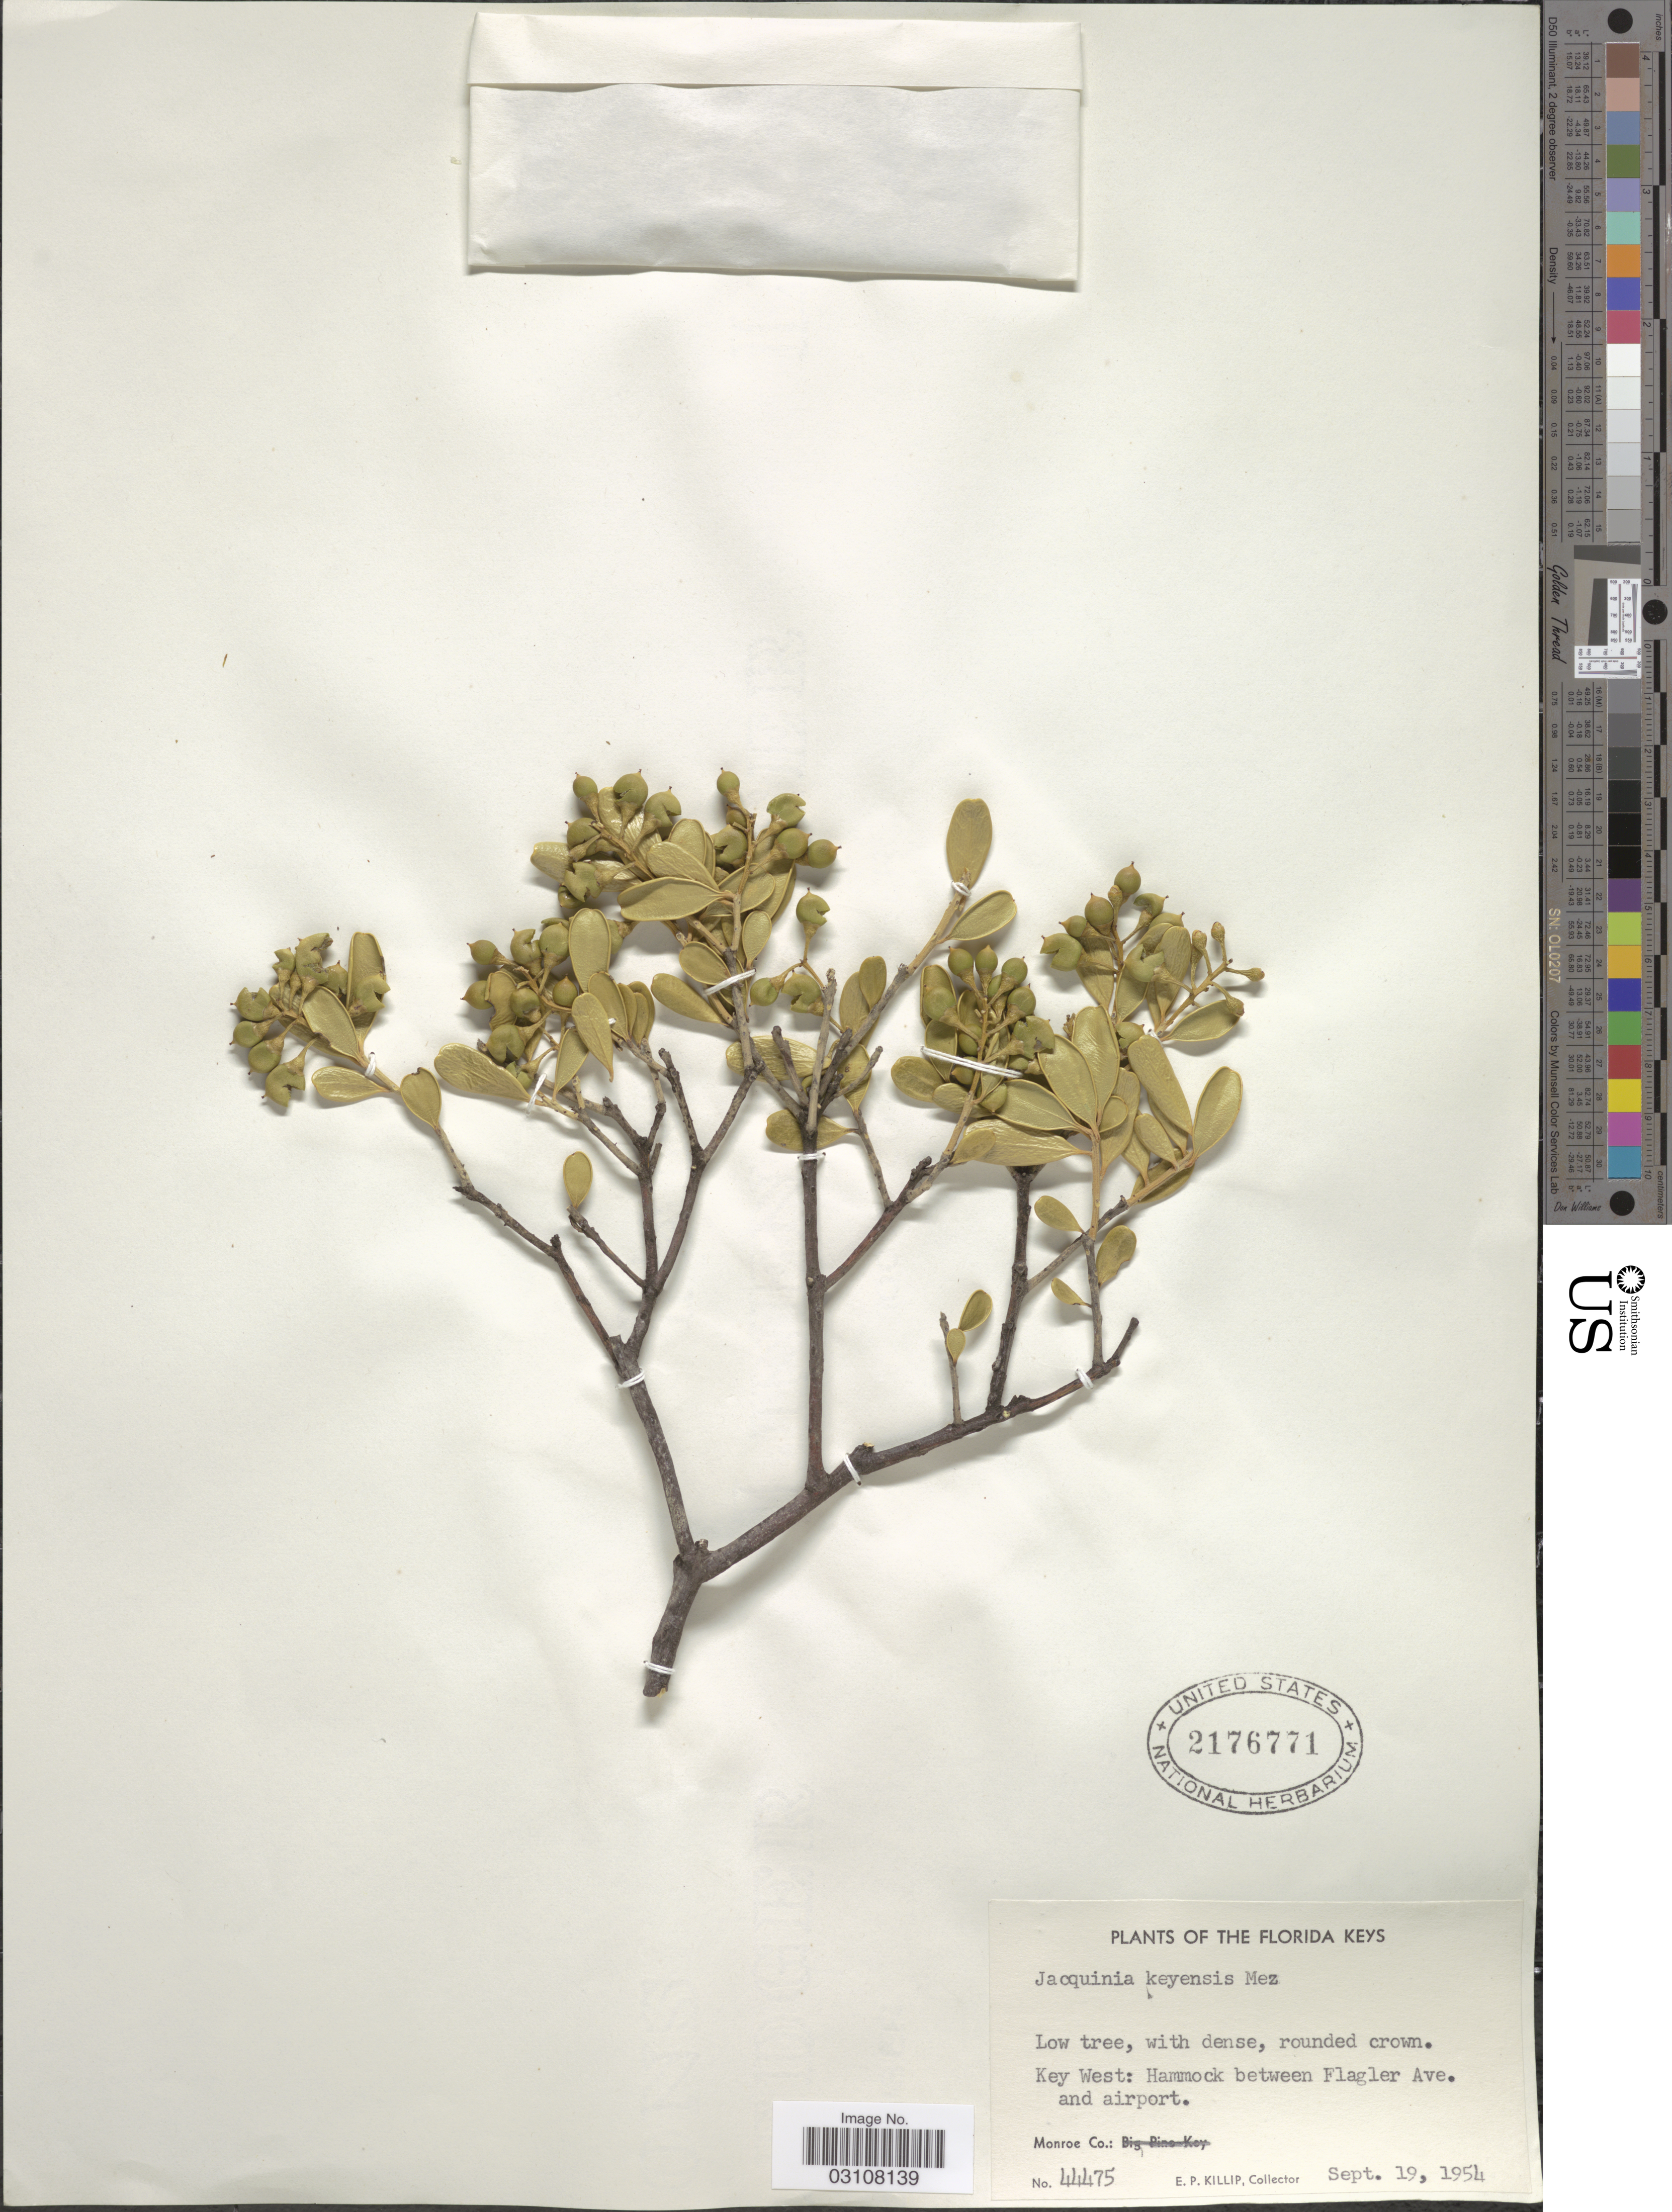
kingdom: Plantae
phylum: Tracheophyta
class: Magnoliopsida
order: Ericales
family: Primulaceae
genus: Jacquinia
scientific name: Jacquinia keyensis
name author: Mez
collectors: E. P. Killip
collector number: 44475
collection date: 1954-09-19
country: United States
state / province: Florida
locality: The Florida Keys, Key West: Hammock between Flagler Ave. and airport.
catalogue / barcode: US 2176771